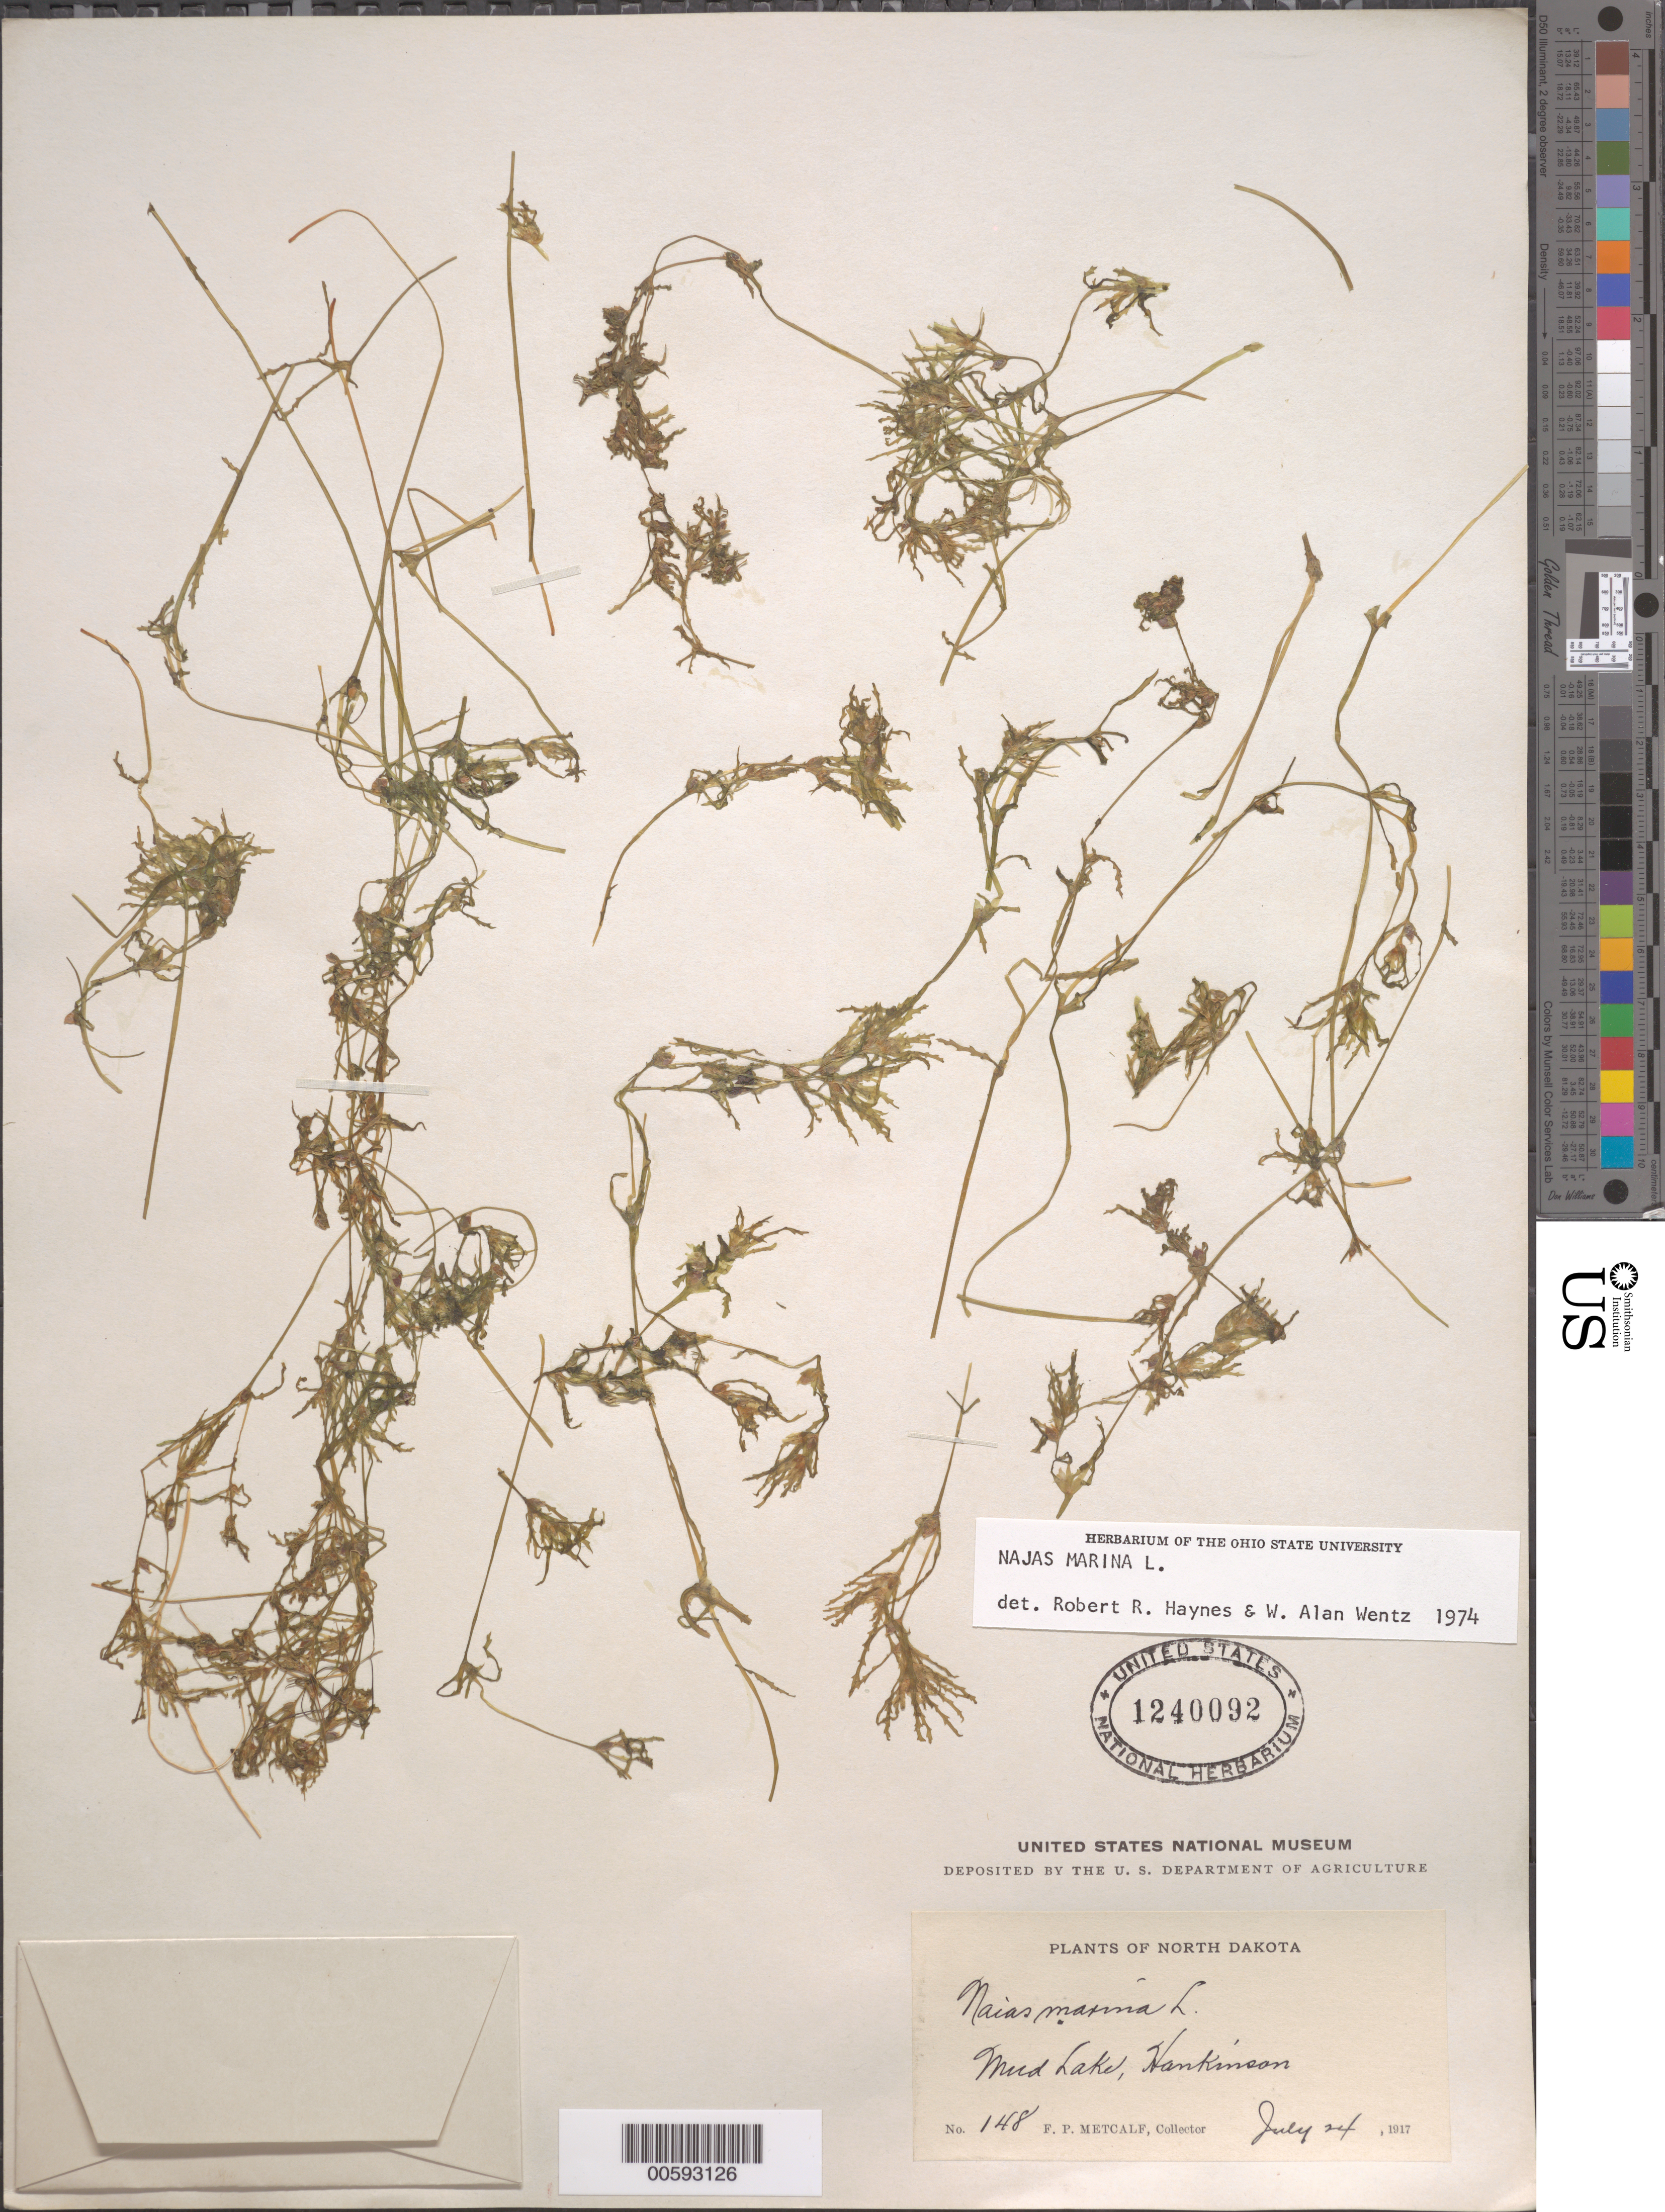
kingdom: Plantae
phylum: Tracheophyta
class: Liliopsida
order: Alismatales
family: Hydrocharitaceae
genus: Najas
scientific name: Najas marina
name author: L.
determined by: Haynes, R. R.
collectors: F. P. Metcalf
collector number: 148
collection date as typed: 24 Jul 1917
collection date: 1917-07-24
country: United States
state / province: North Dakota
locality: Mud Lake, Hankinson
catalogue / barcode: US 1240092